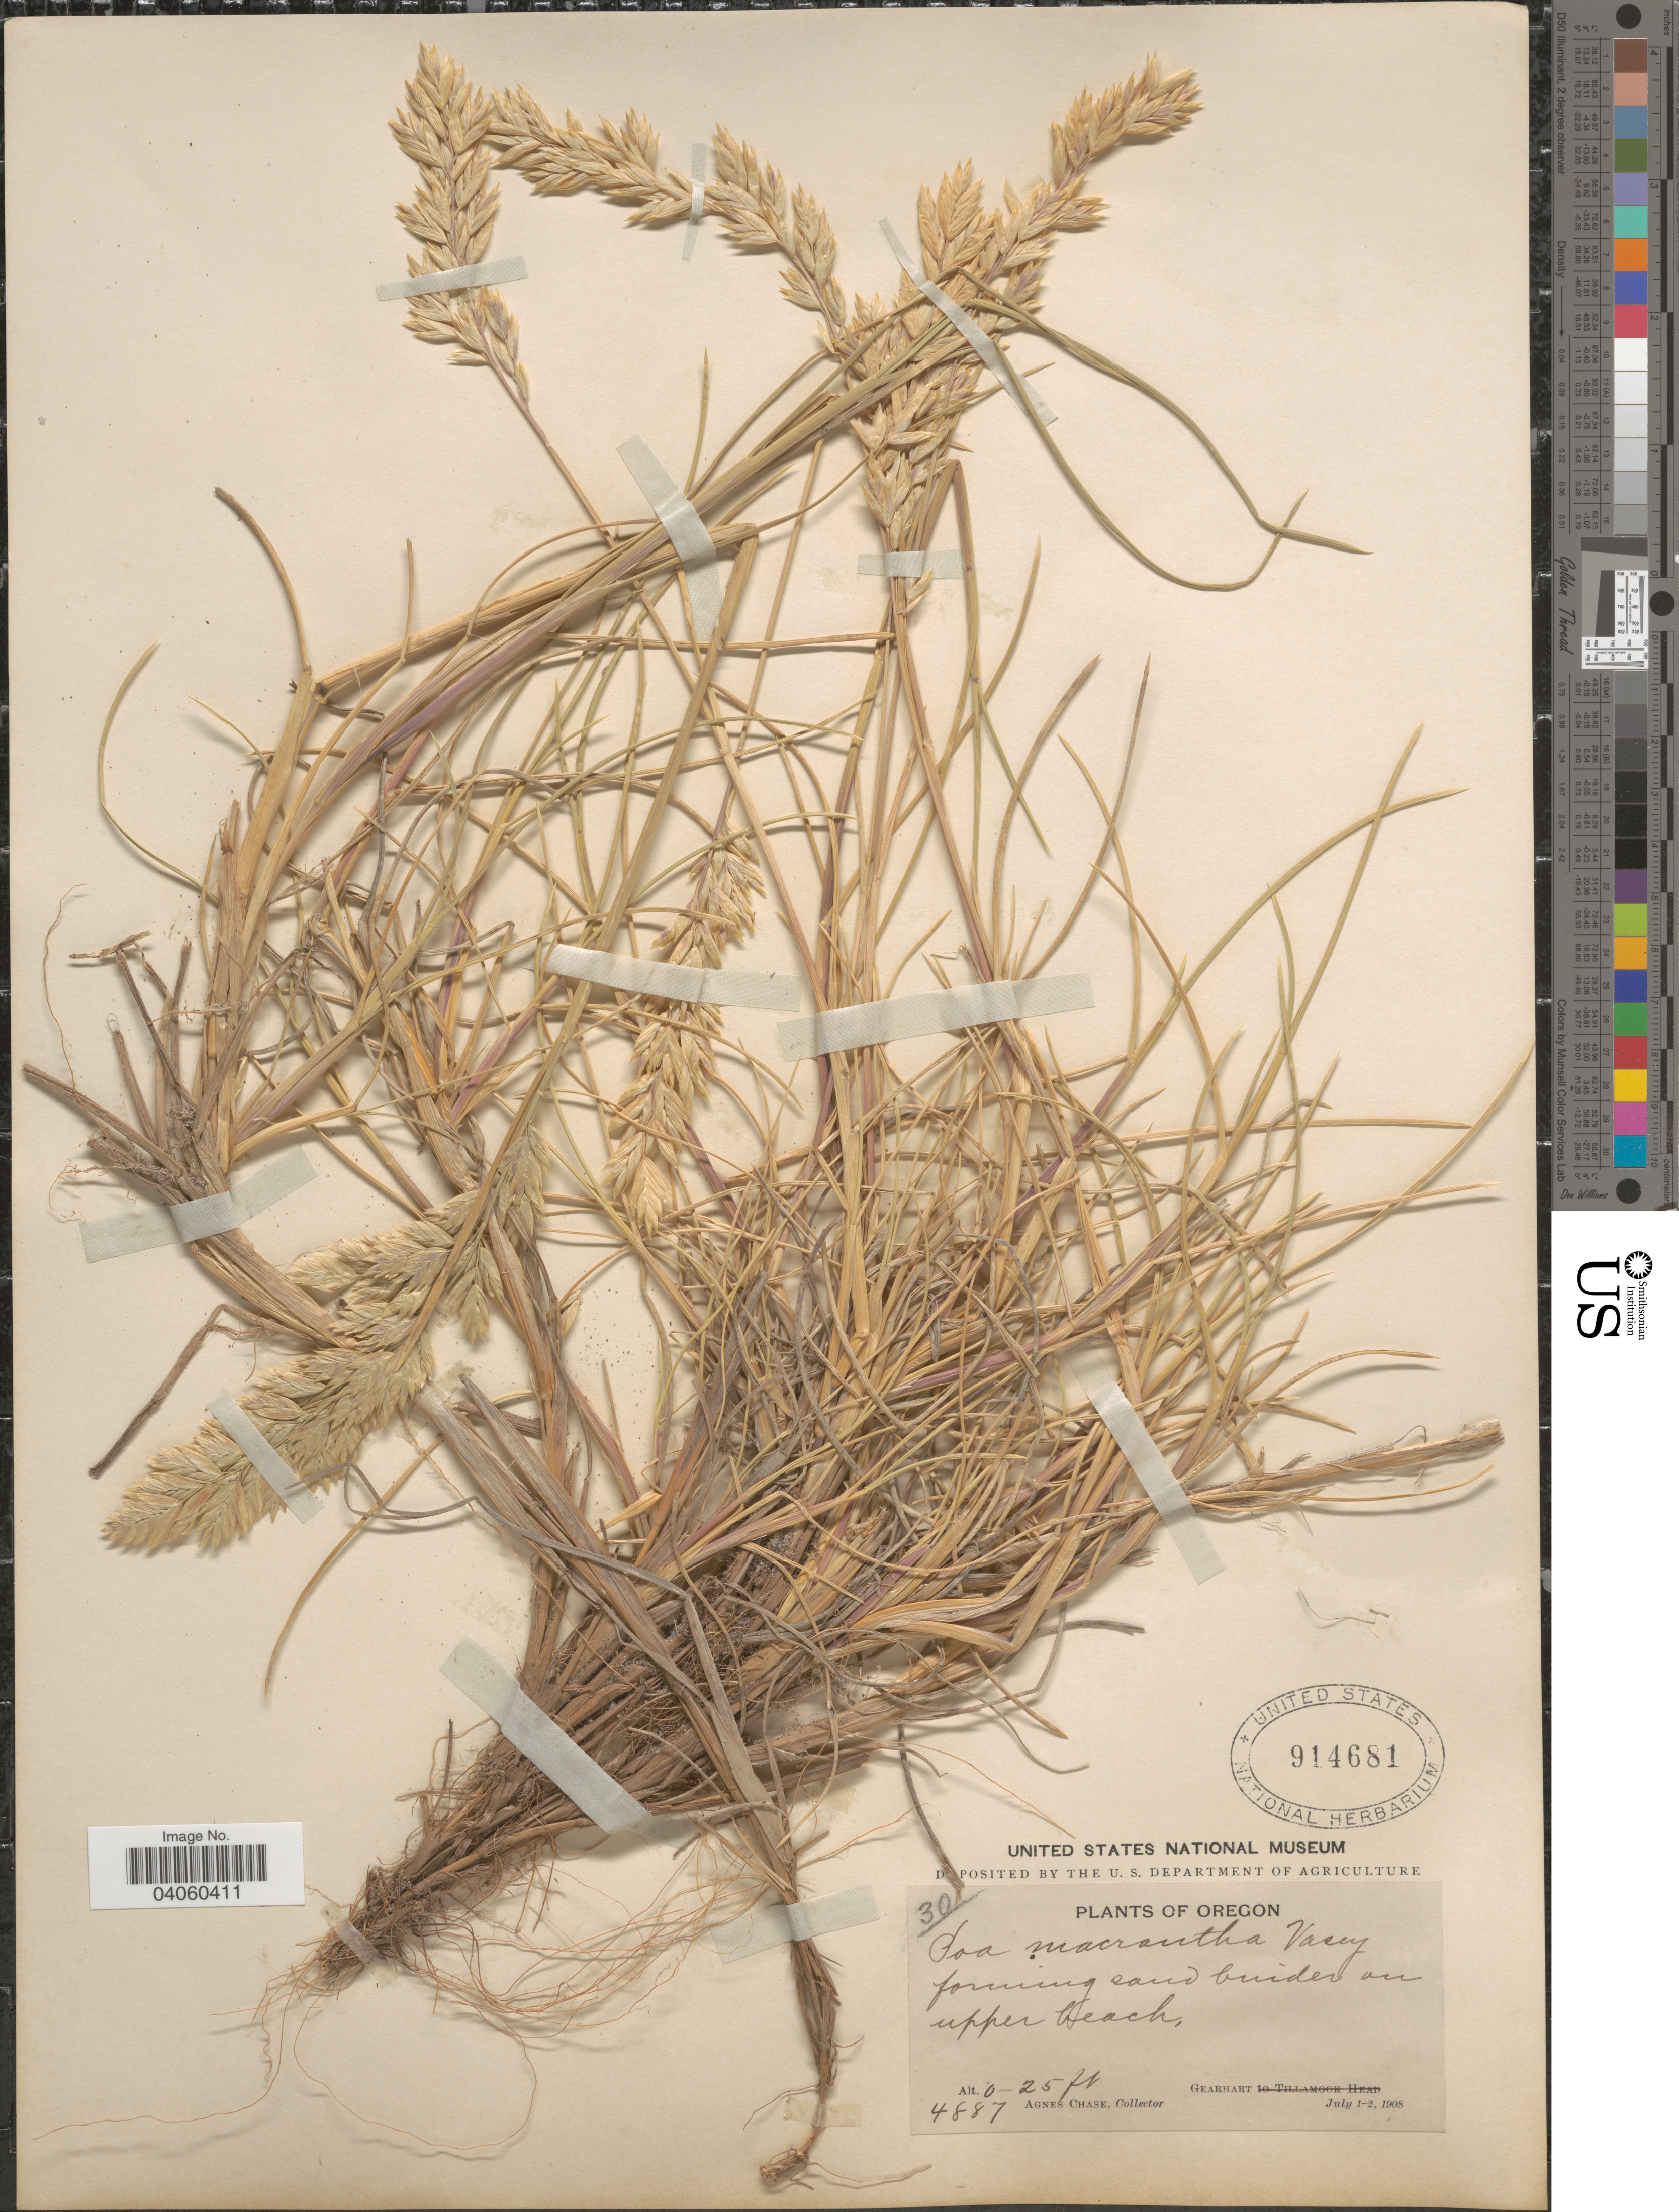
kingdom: Plantae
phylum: Tracheophyta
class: Liliopsida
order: Poales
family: Poaceae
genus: Poa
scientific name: Poa macrantha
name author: Vasey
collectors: A. Chase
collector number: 4887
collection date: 1908-07-01/1908-07-02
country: United States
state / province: Oregon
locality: Gearhart.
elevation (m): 0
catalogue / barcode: US 914681